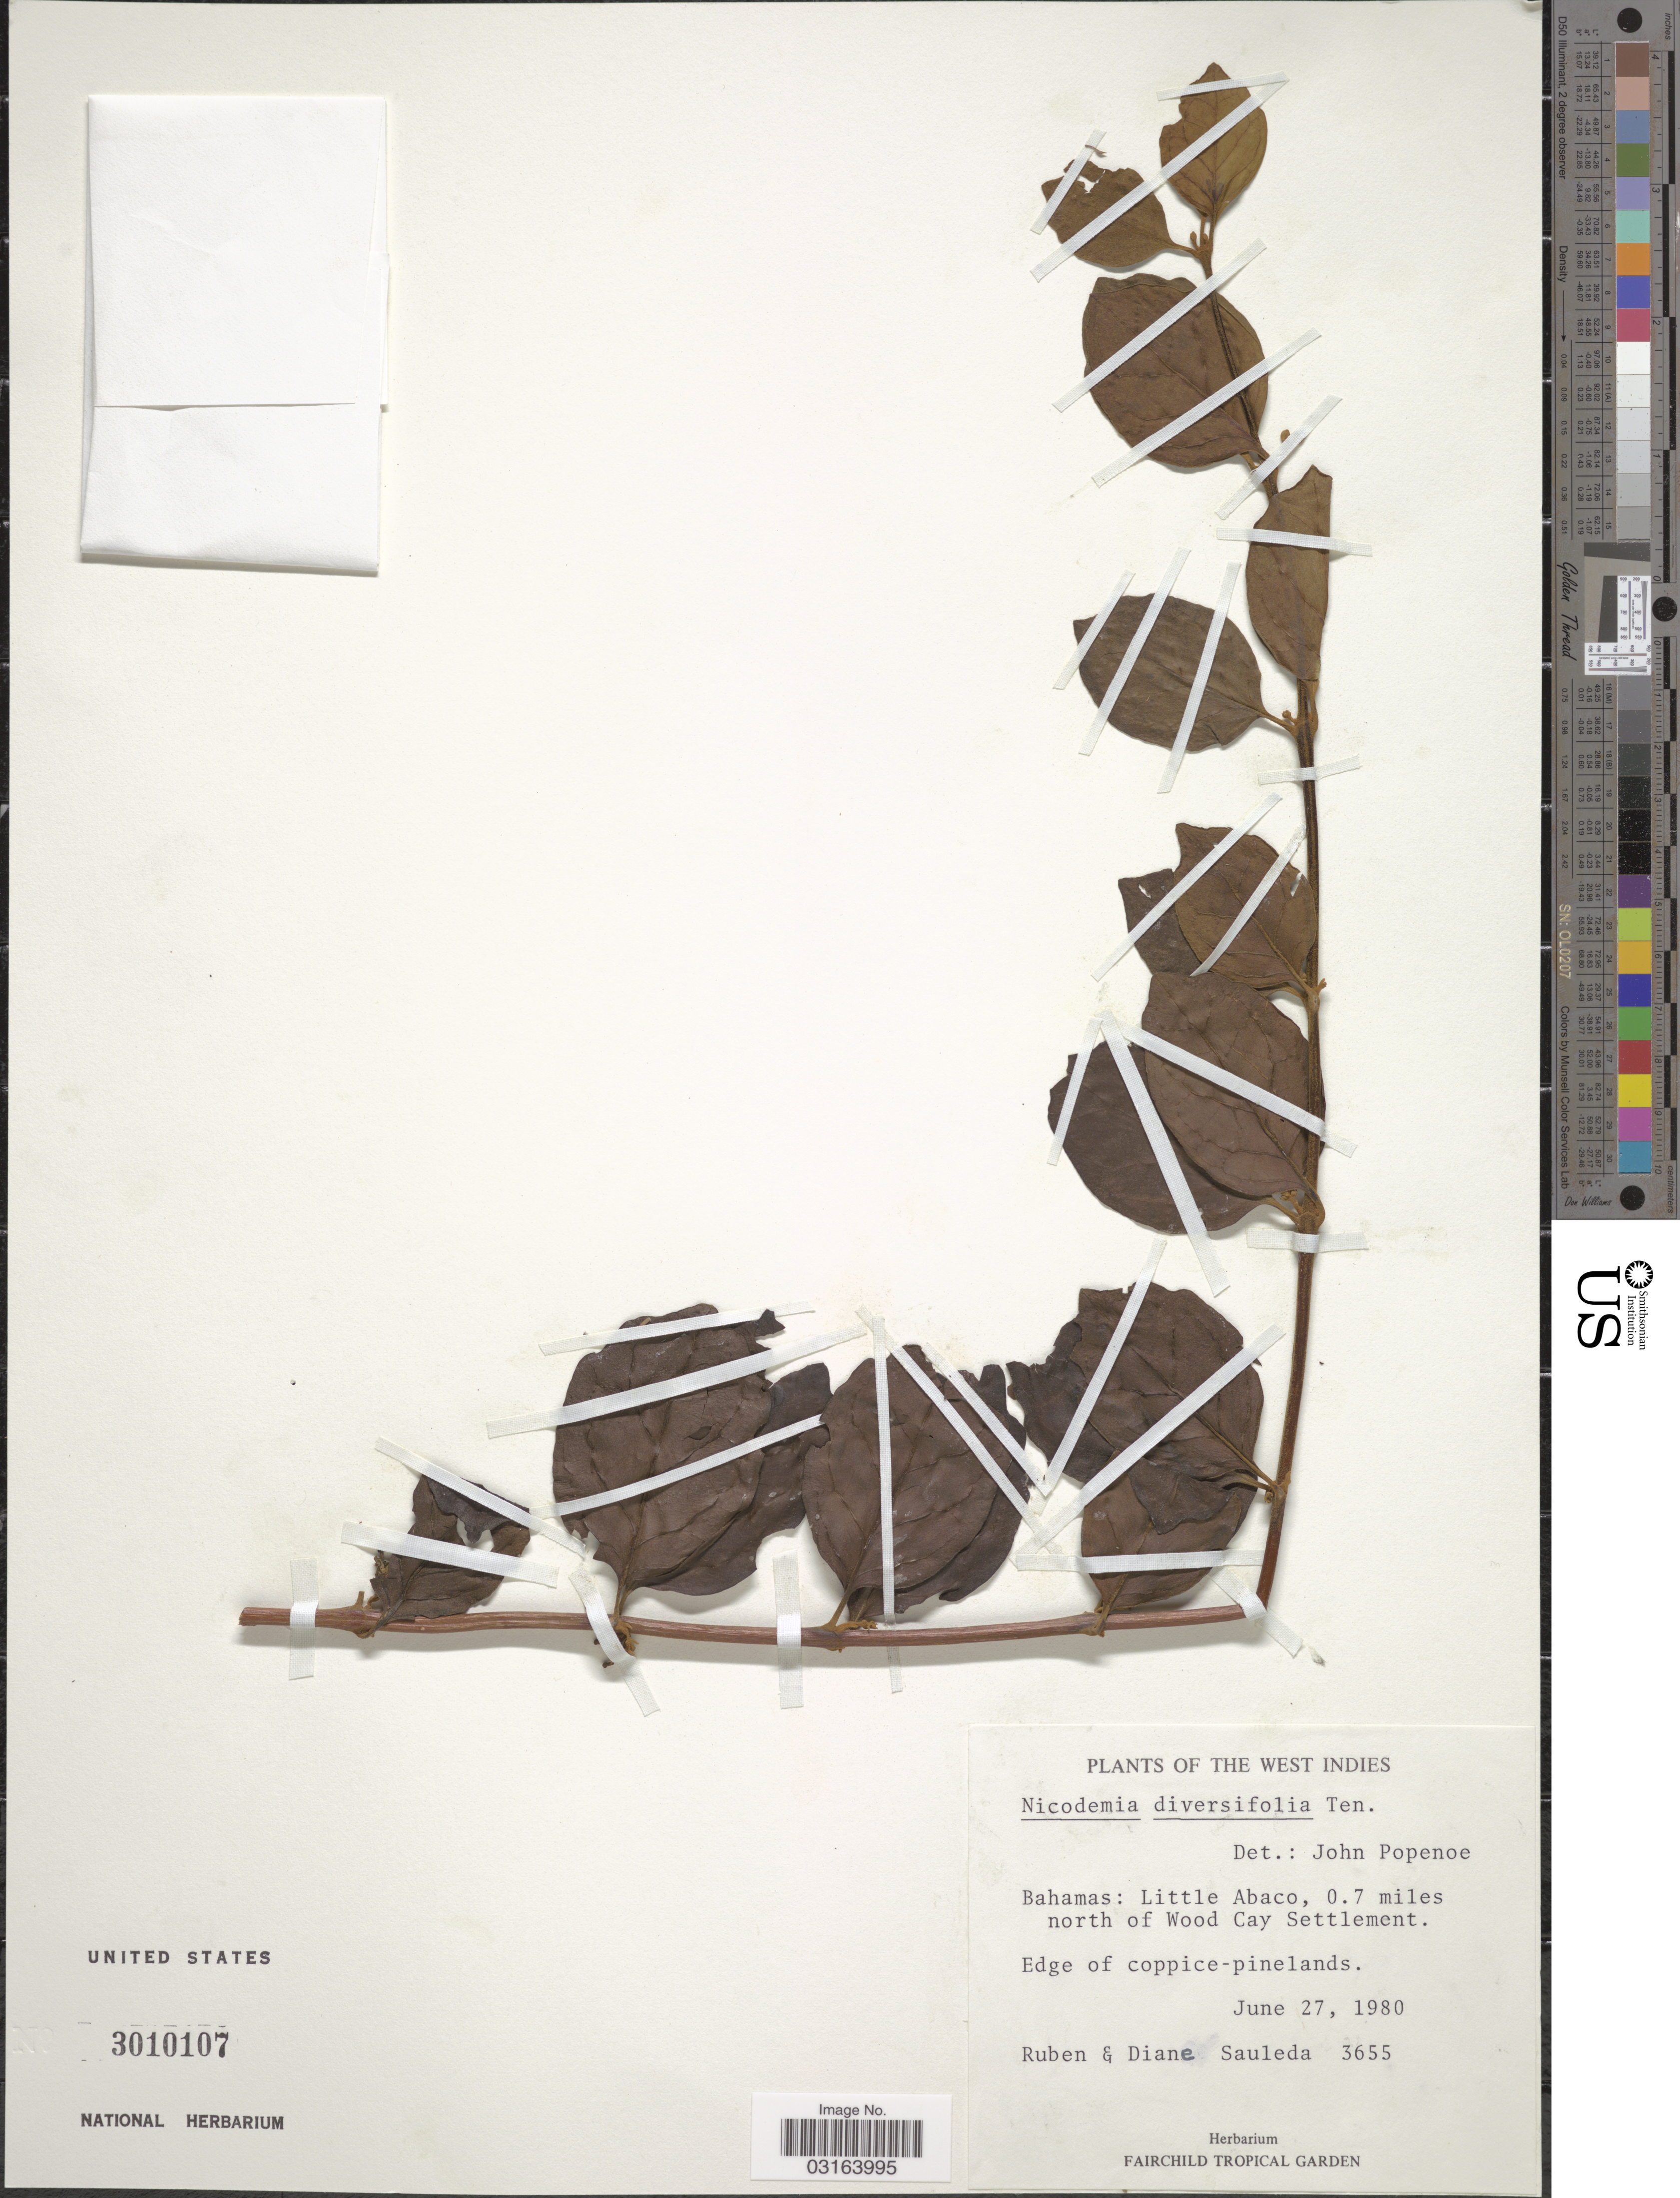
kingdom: Plantae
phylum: Tracheophyta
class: Magnoliopsida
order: Lamiales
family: Scrophulariaceae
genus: Buddleja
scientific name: Buddleja diversifolia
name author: Vahl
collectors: R. Sauleda & D. K. Sauleda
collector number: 3655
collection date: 1980-06-27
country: Bahamas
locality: The West Indies. Little Abaco, 0.7 miles north of Wood Cay Settlement.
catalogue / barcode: US 3010107